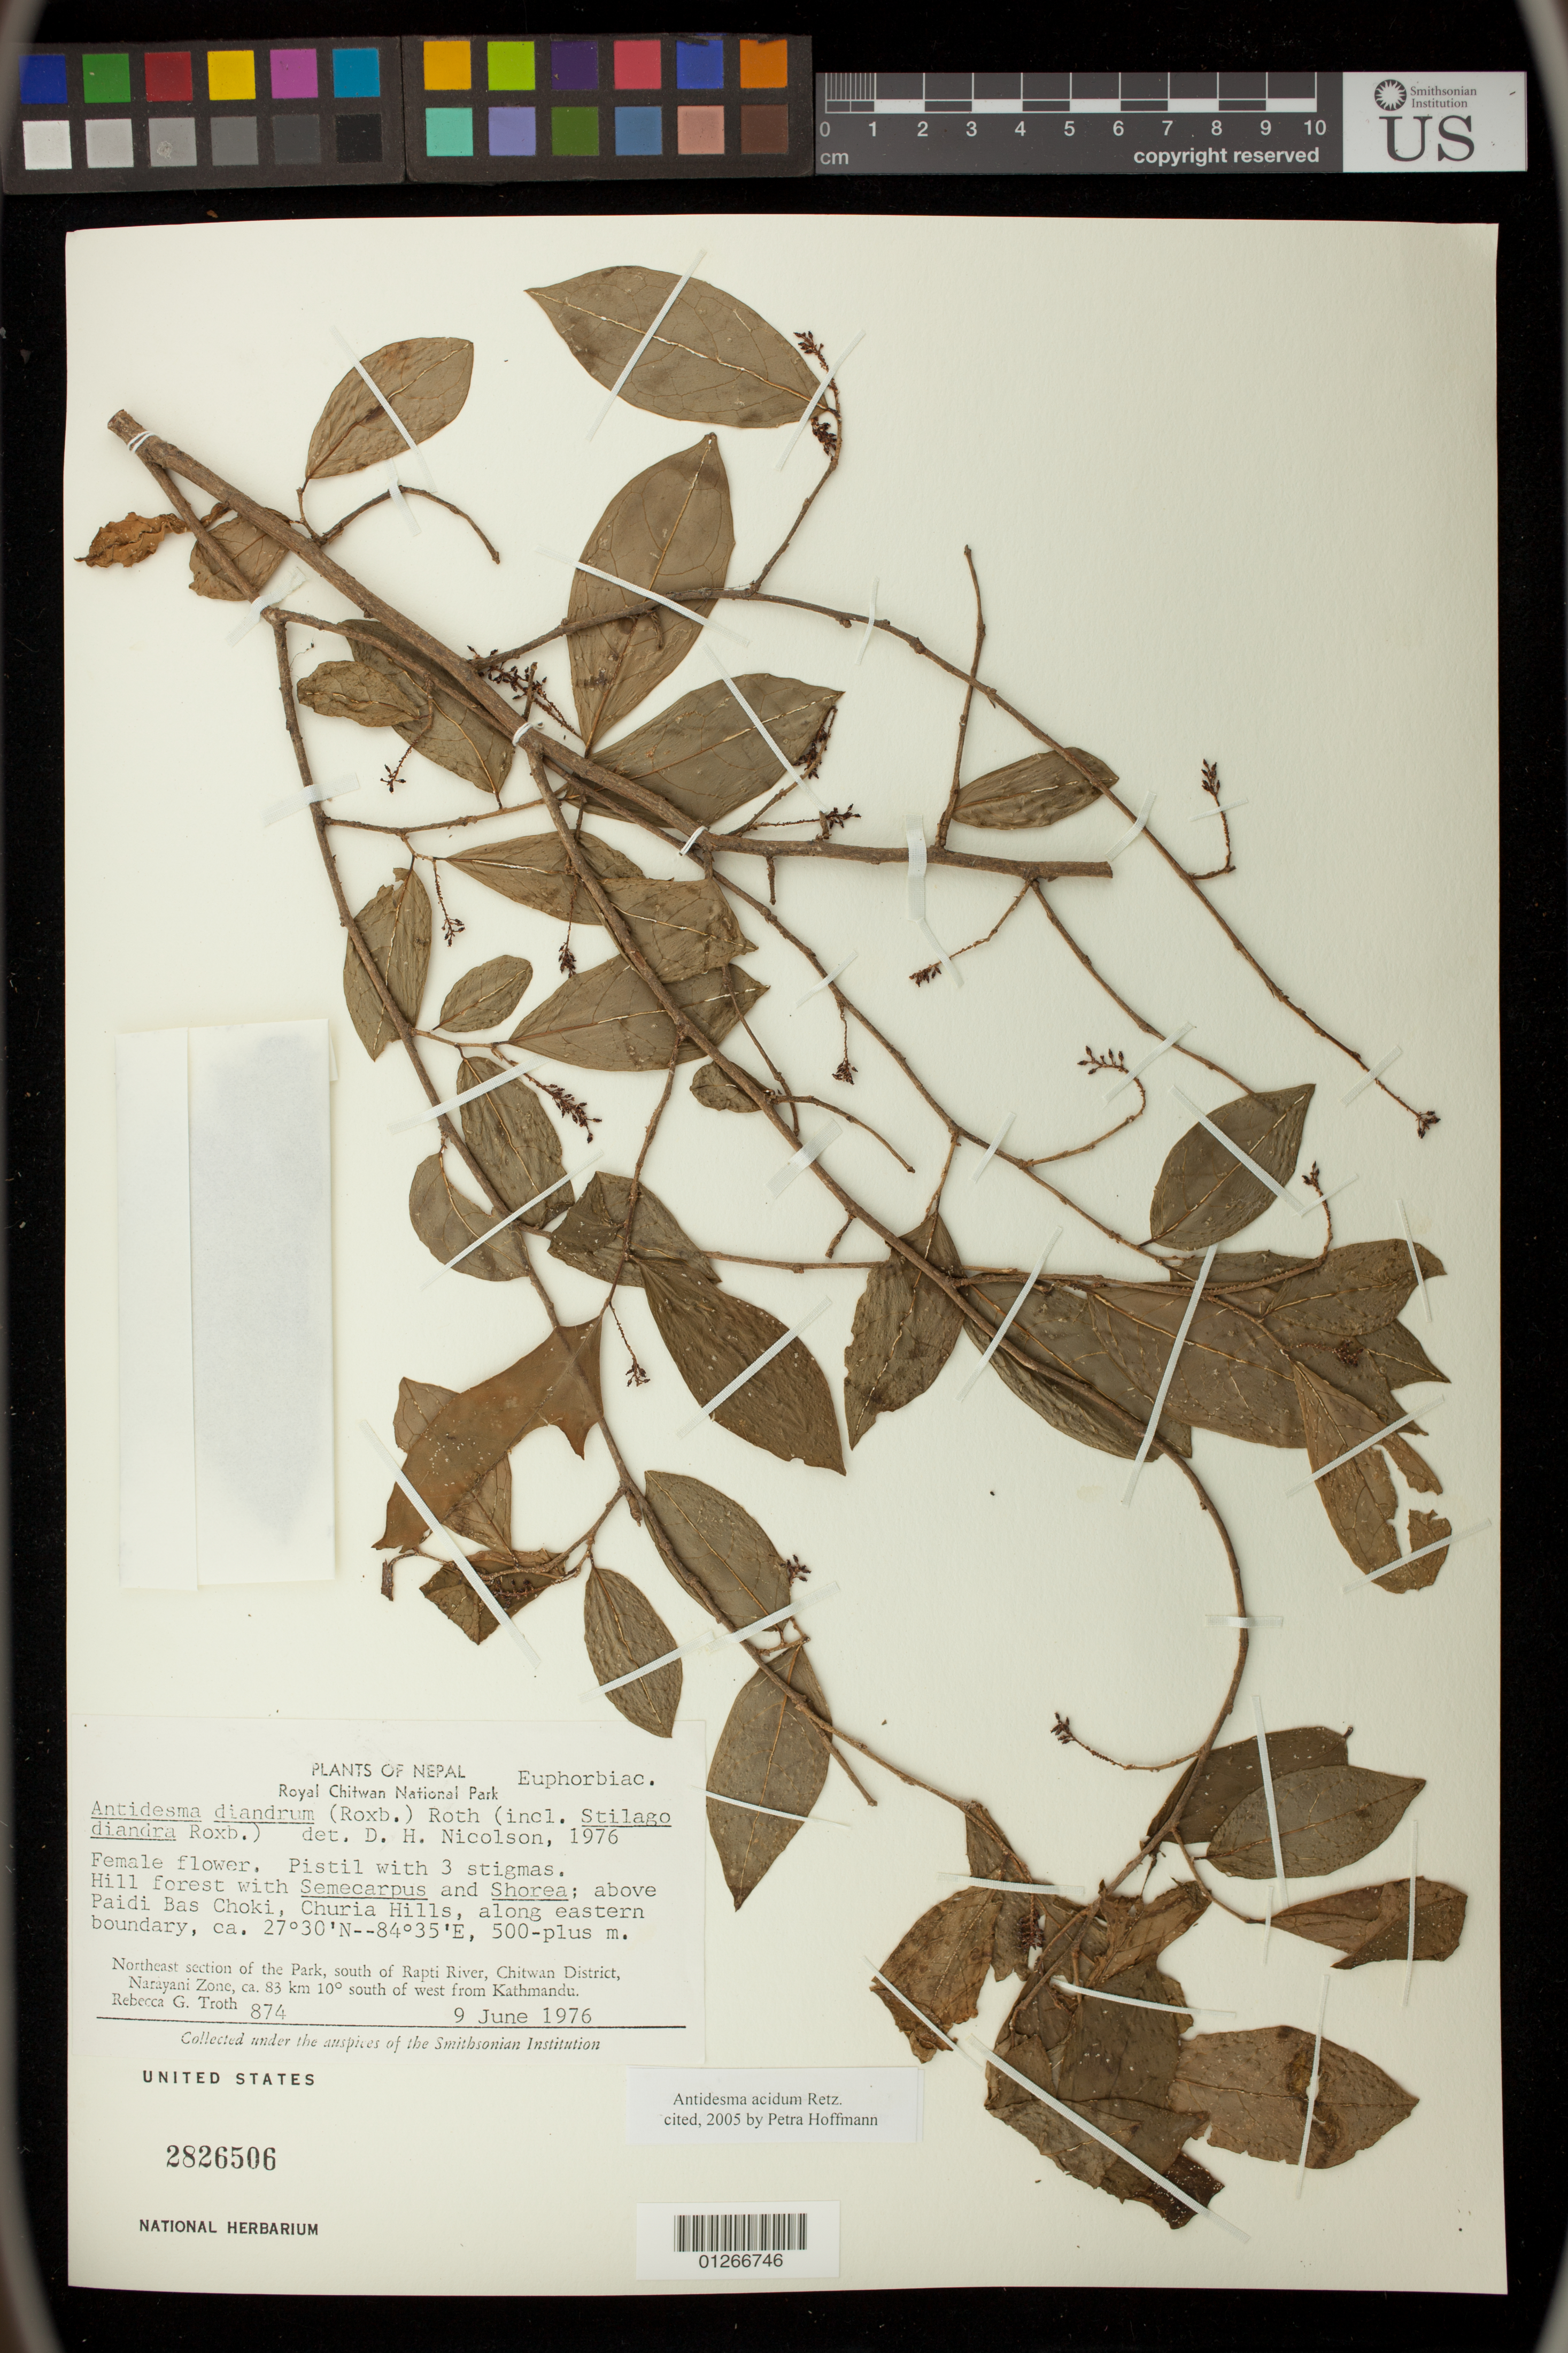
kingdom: Plantae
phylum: Tracheophyta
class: Magnoliopsida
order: Malpighiales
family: Phyllanthaceae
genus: Antidesma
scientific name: Antidesma acidum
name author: Retz.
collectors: R. Troth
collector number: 874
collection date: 1976-06-09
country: Nepal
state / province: Central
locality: Northeast section of Royal Chitwan National Park, south of Rapti River, Chitwan District, Narayani Zone, ca. 83 km 10 degrees south of west from Kathmandu.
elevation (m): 500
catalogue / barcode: US 2826506